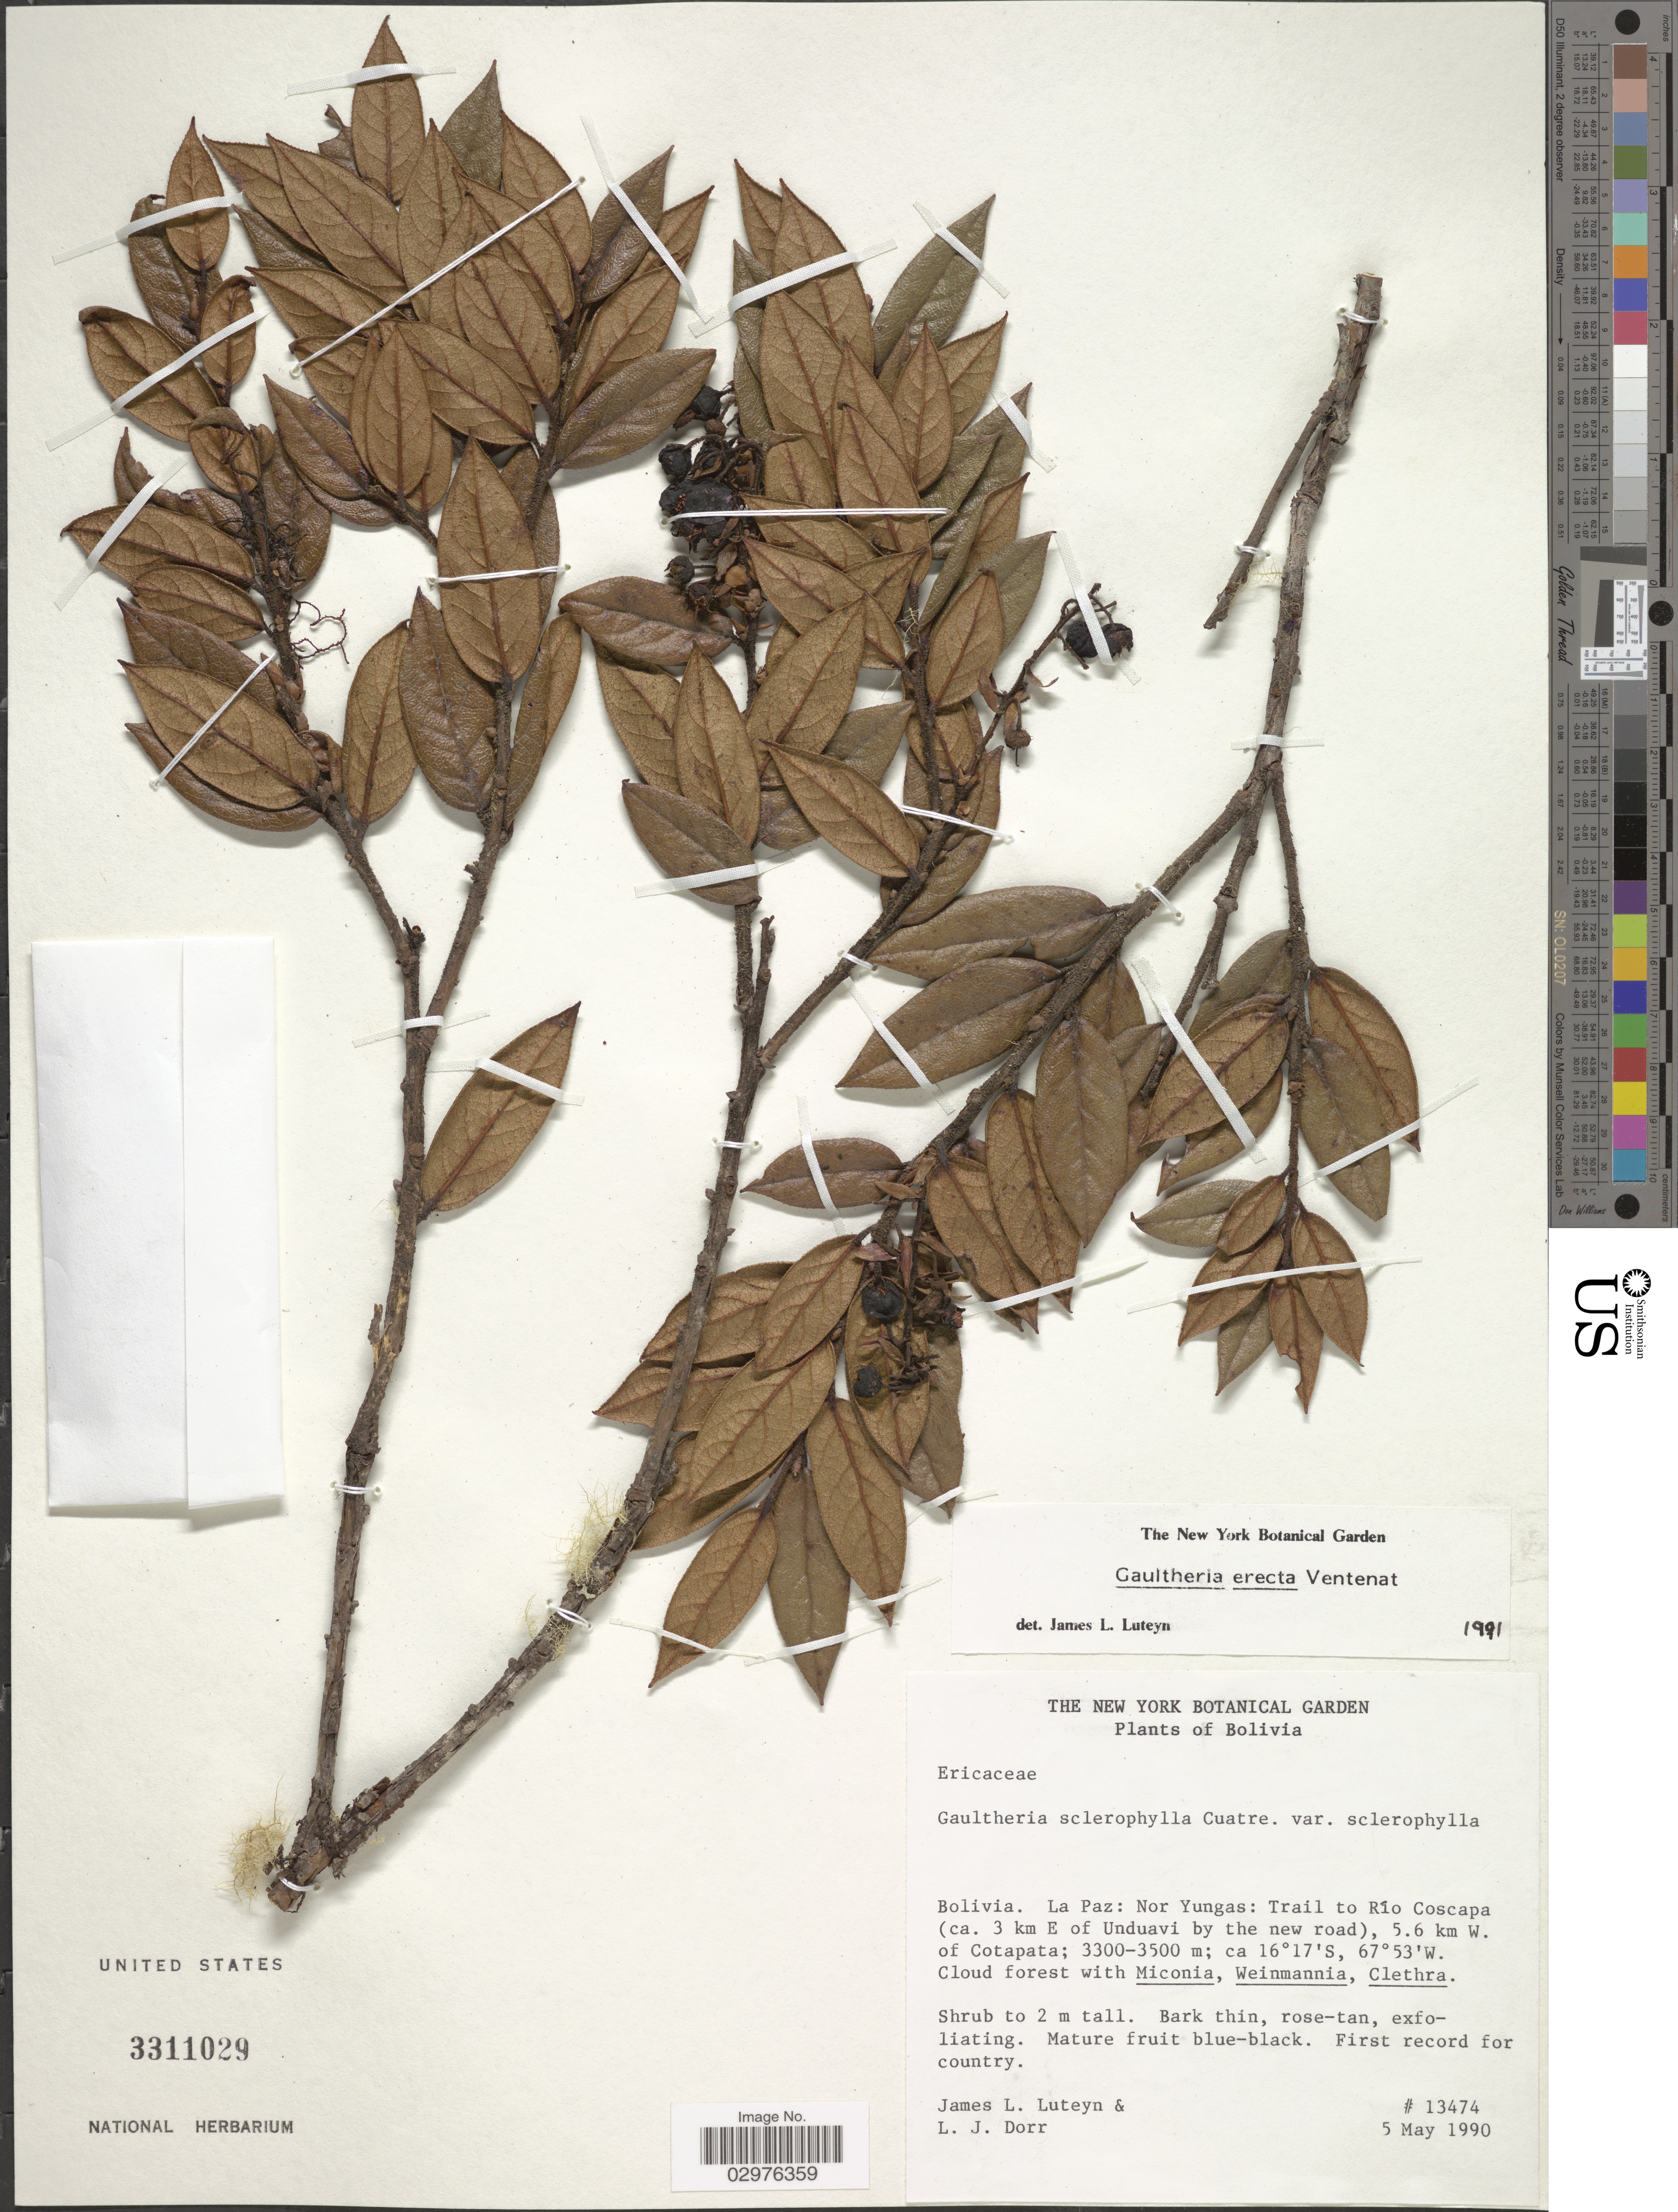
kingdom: Plantae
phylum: Tracheophyta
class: Magnoliopsida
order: Ericales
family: Ericaceae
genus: Gaultheria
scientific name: Gaultheria erecta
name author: Vent.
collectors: J. L. Luteyn & L. J. Dorr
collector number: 13474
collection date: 1990-05-05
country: Bolivia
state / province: La Paz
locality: Nor Yungas: Trail to Río Coscapa (ca. 3 km E of Unduavi by the new road), 5.6 km W. of Cotapata.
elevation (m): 3300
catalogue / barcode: US 3311029